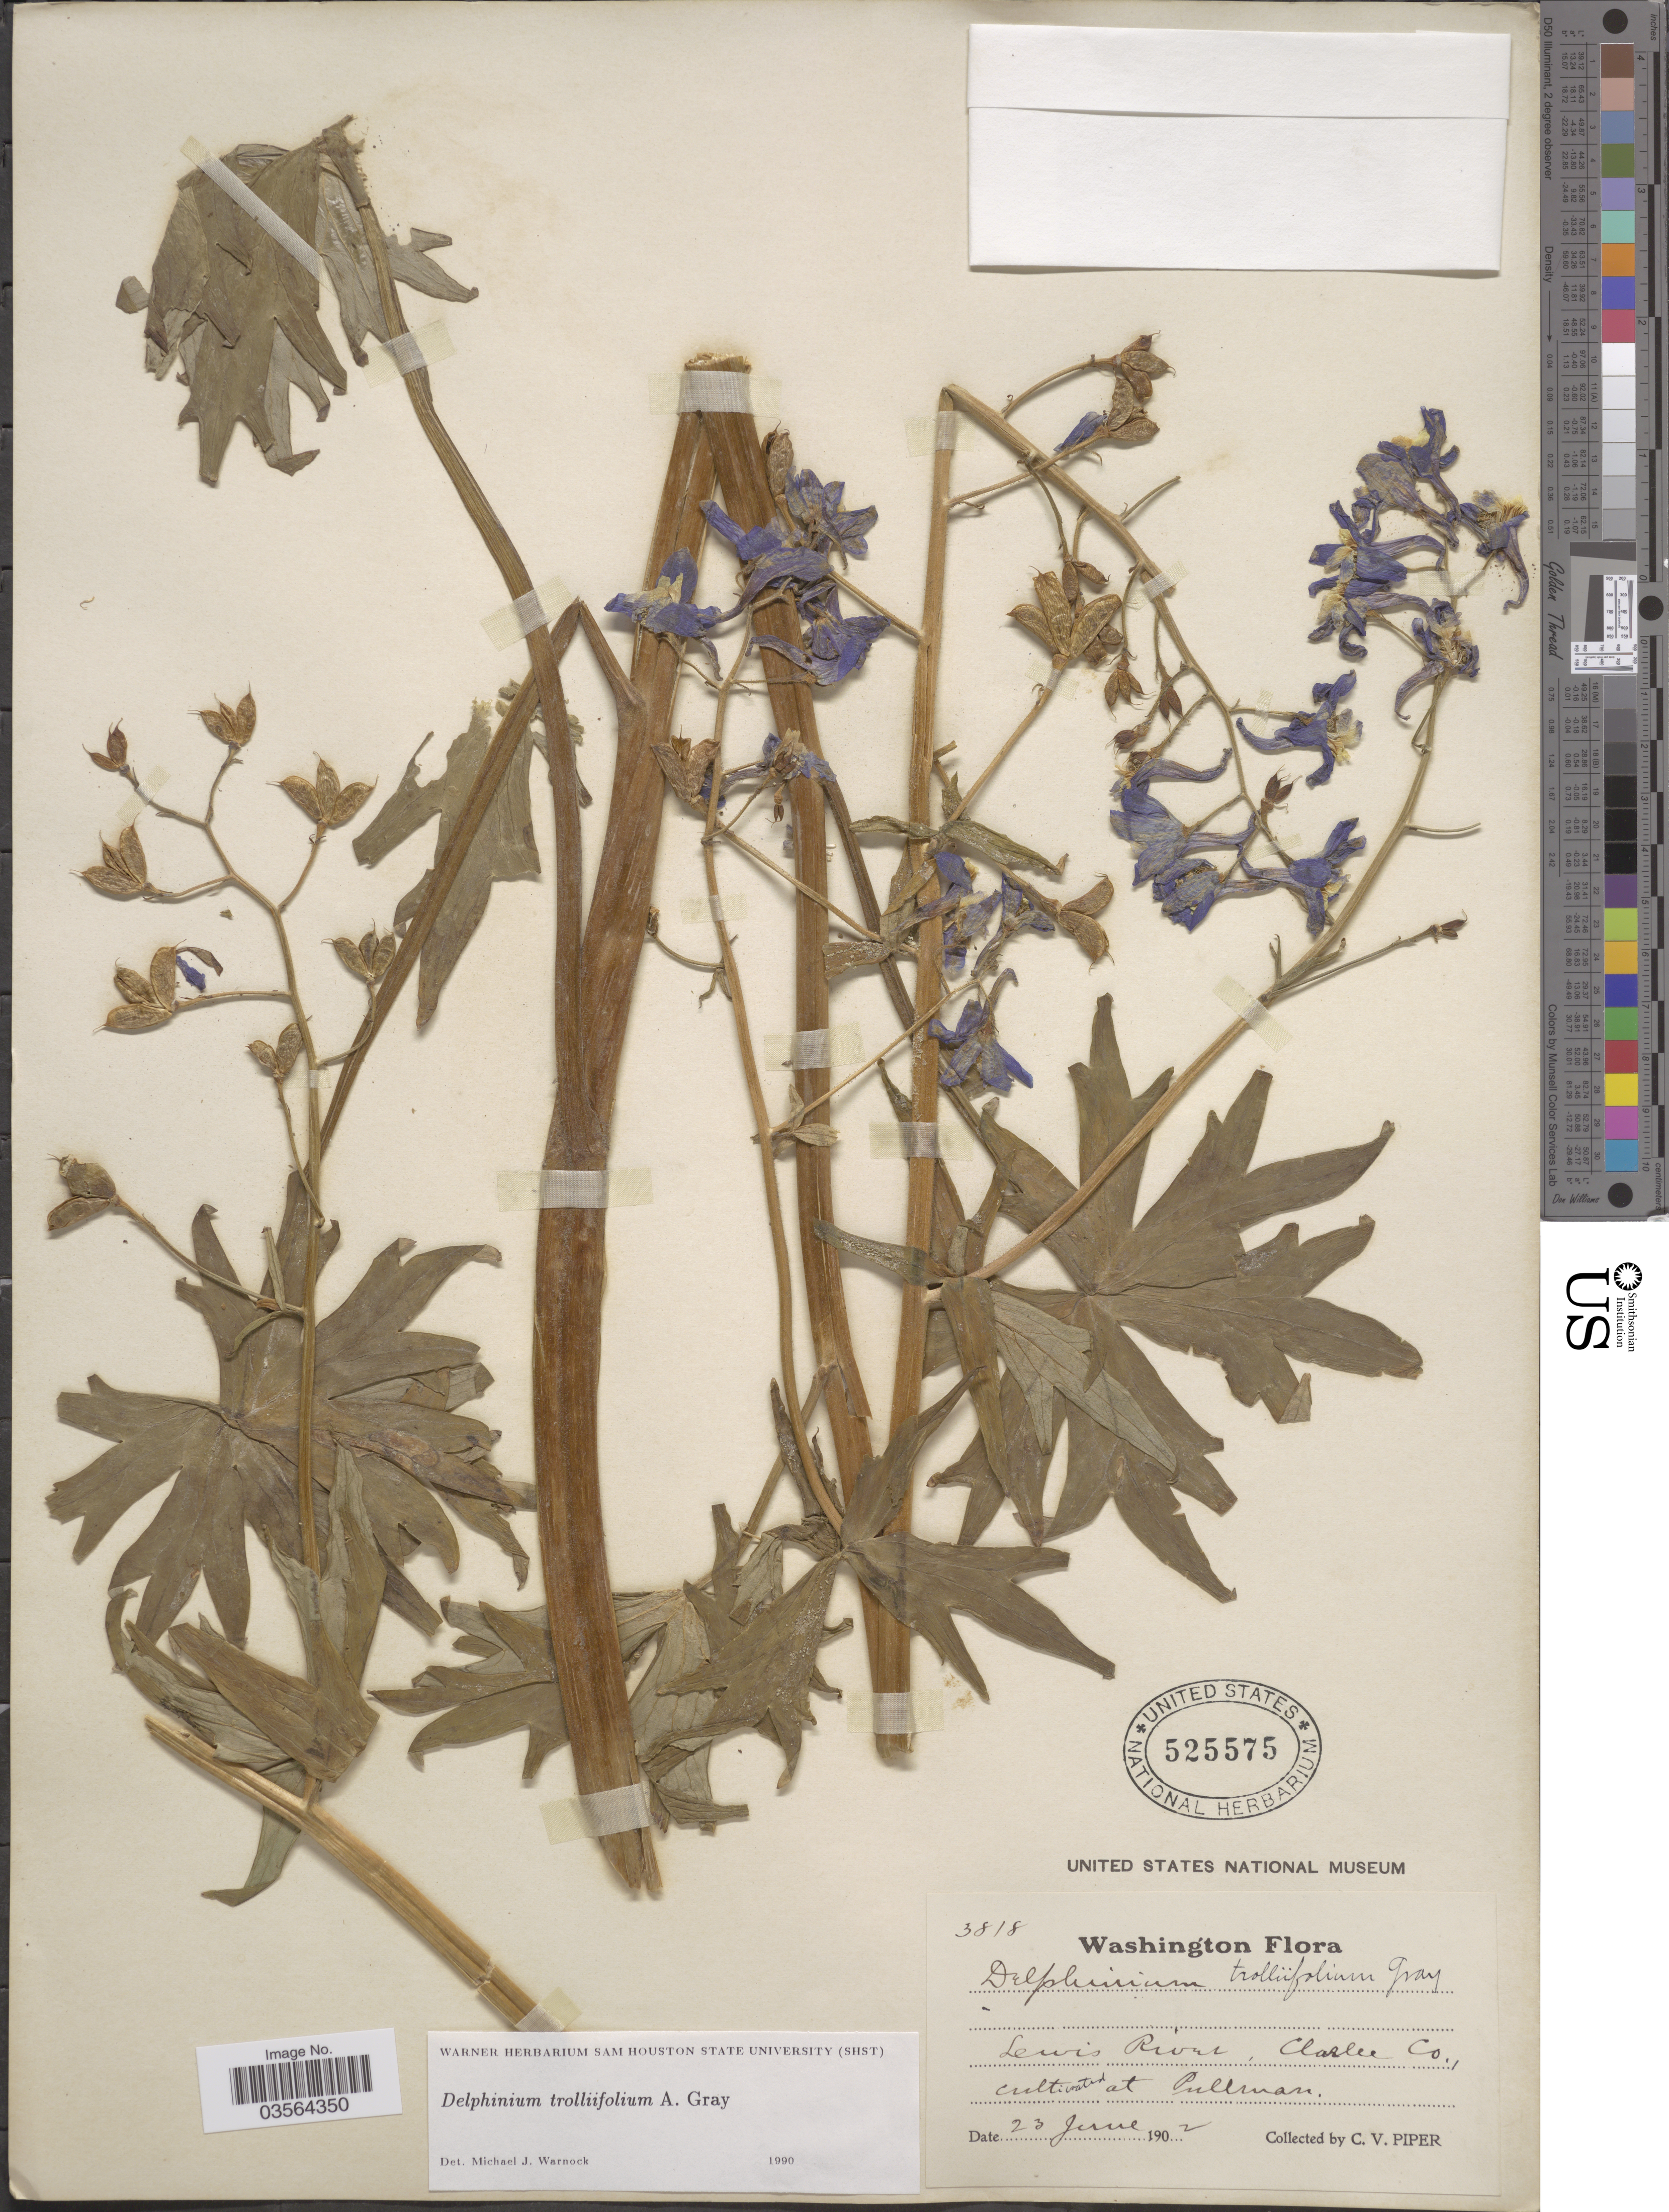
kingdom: Plantae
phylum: Tracheophyta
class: Magnoliopsida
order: Ranunculales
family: Ranunculaceae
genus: Delphinium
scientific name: Delphinium trolliifolium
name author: A. Gray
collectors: C. V. Piper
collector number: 3818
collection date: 1902-06-23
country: United States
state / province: Washington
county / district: Whitman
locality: Pullman. Lewis River, Clarke Co.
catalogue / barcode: US 525575